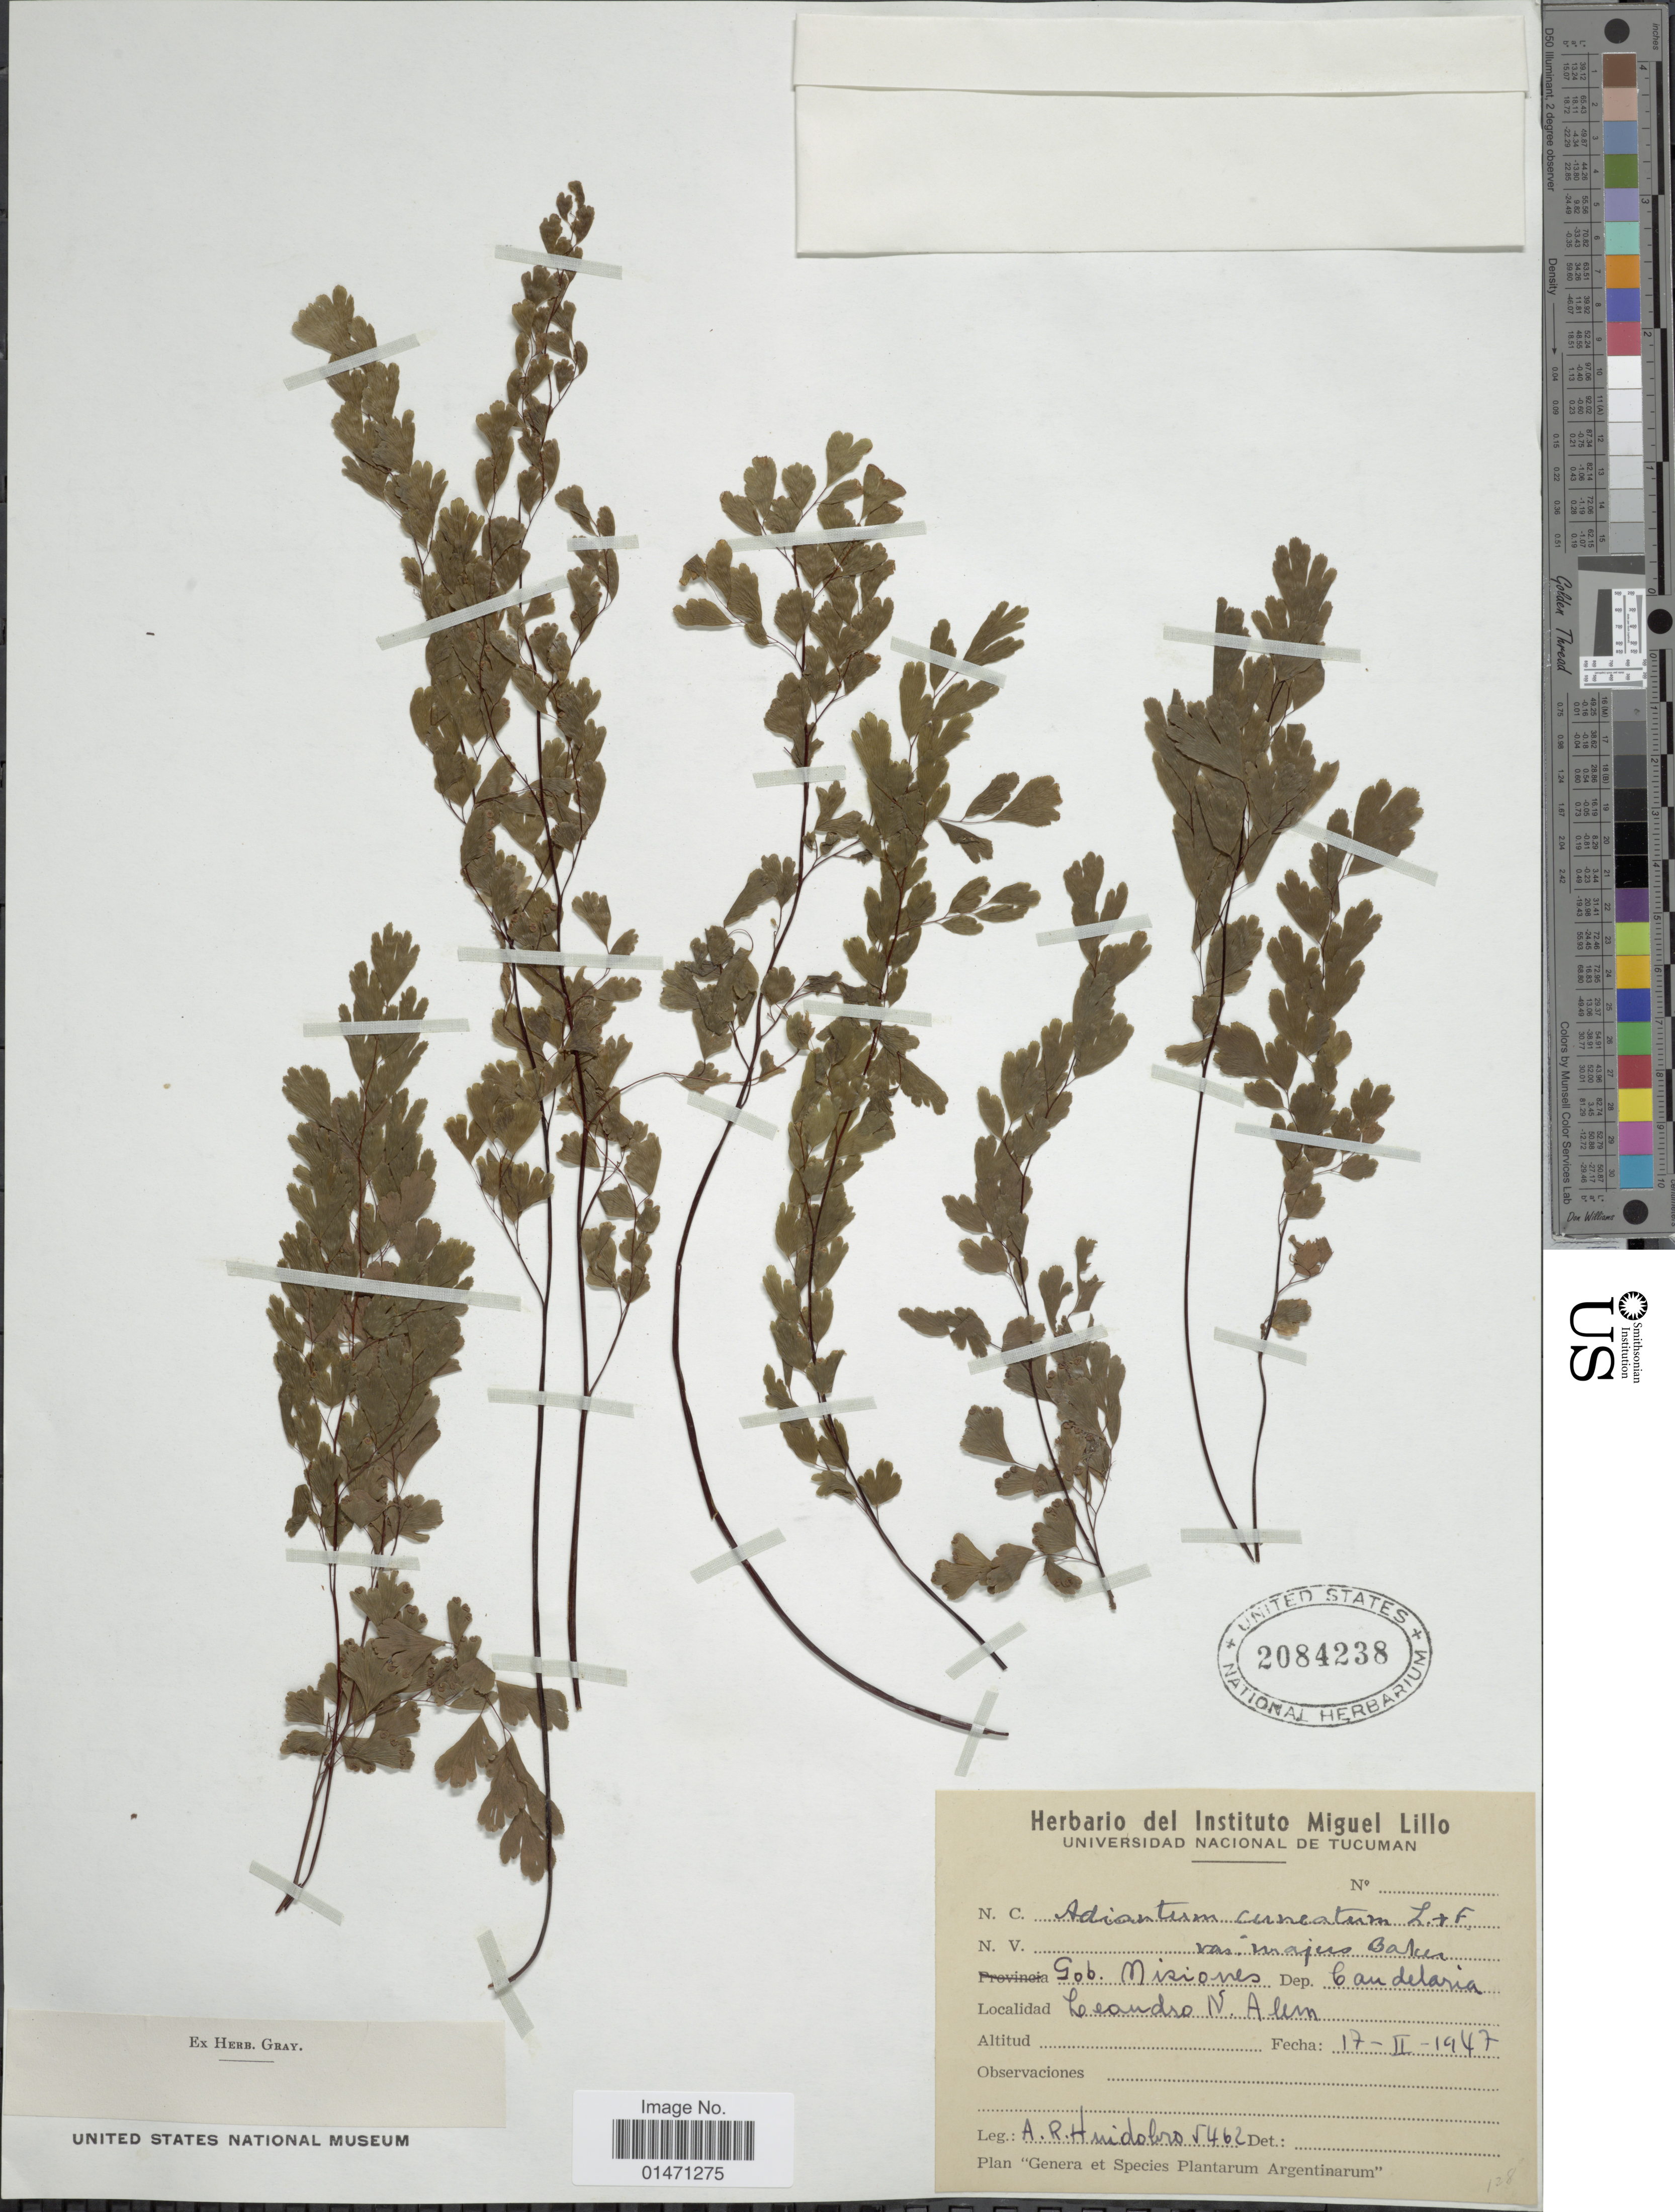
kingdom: Plantae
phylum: Tracheophyta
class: Polypodiopsida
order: Polypodiales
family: Pteridaceae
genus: Adiantum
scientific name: Adiantum raddianum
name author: C. Presl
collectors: A. Huidobro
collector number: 5462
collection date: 1947-02-17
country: Argentina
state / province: Misiones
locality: Gob. Misiones, Dep. Candelaria, Leandro N. Alem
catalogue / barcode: US 2084238